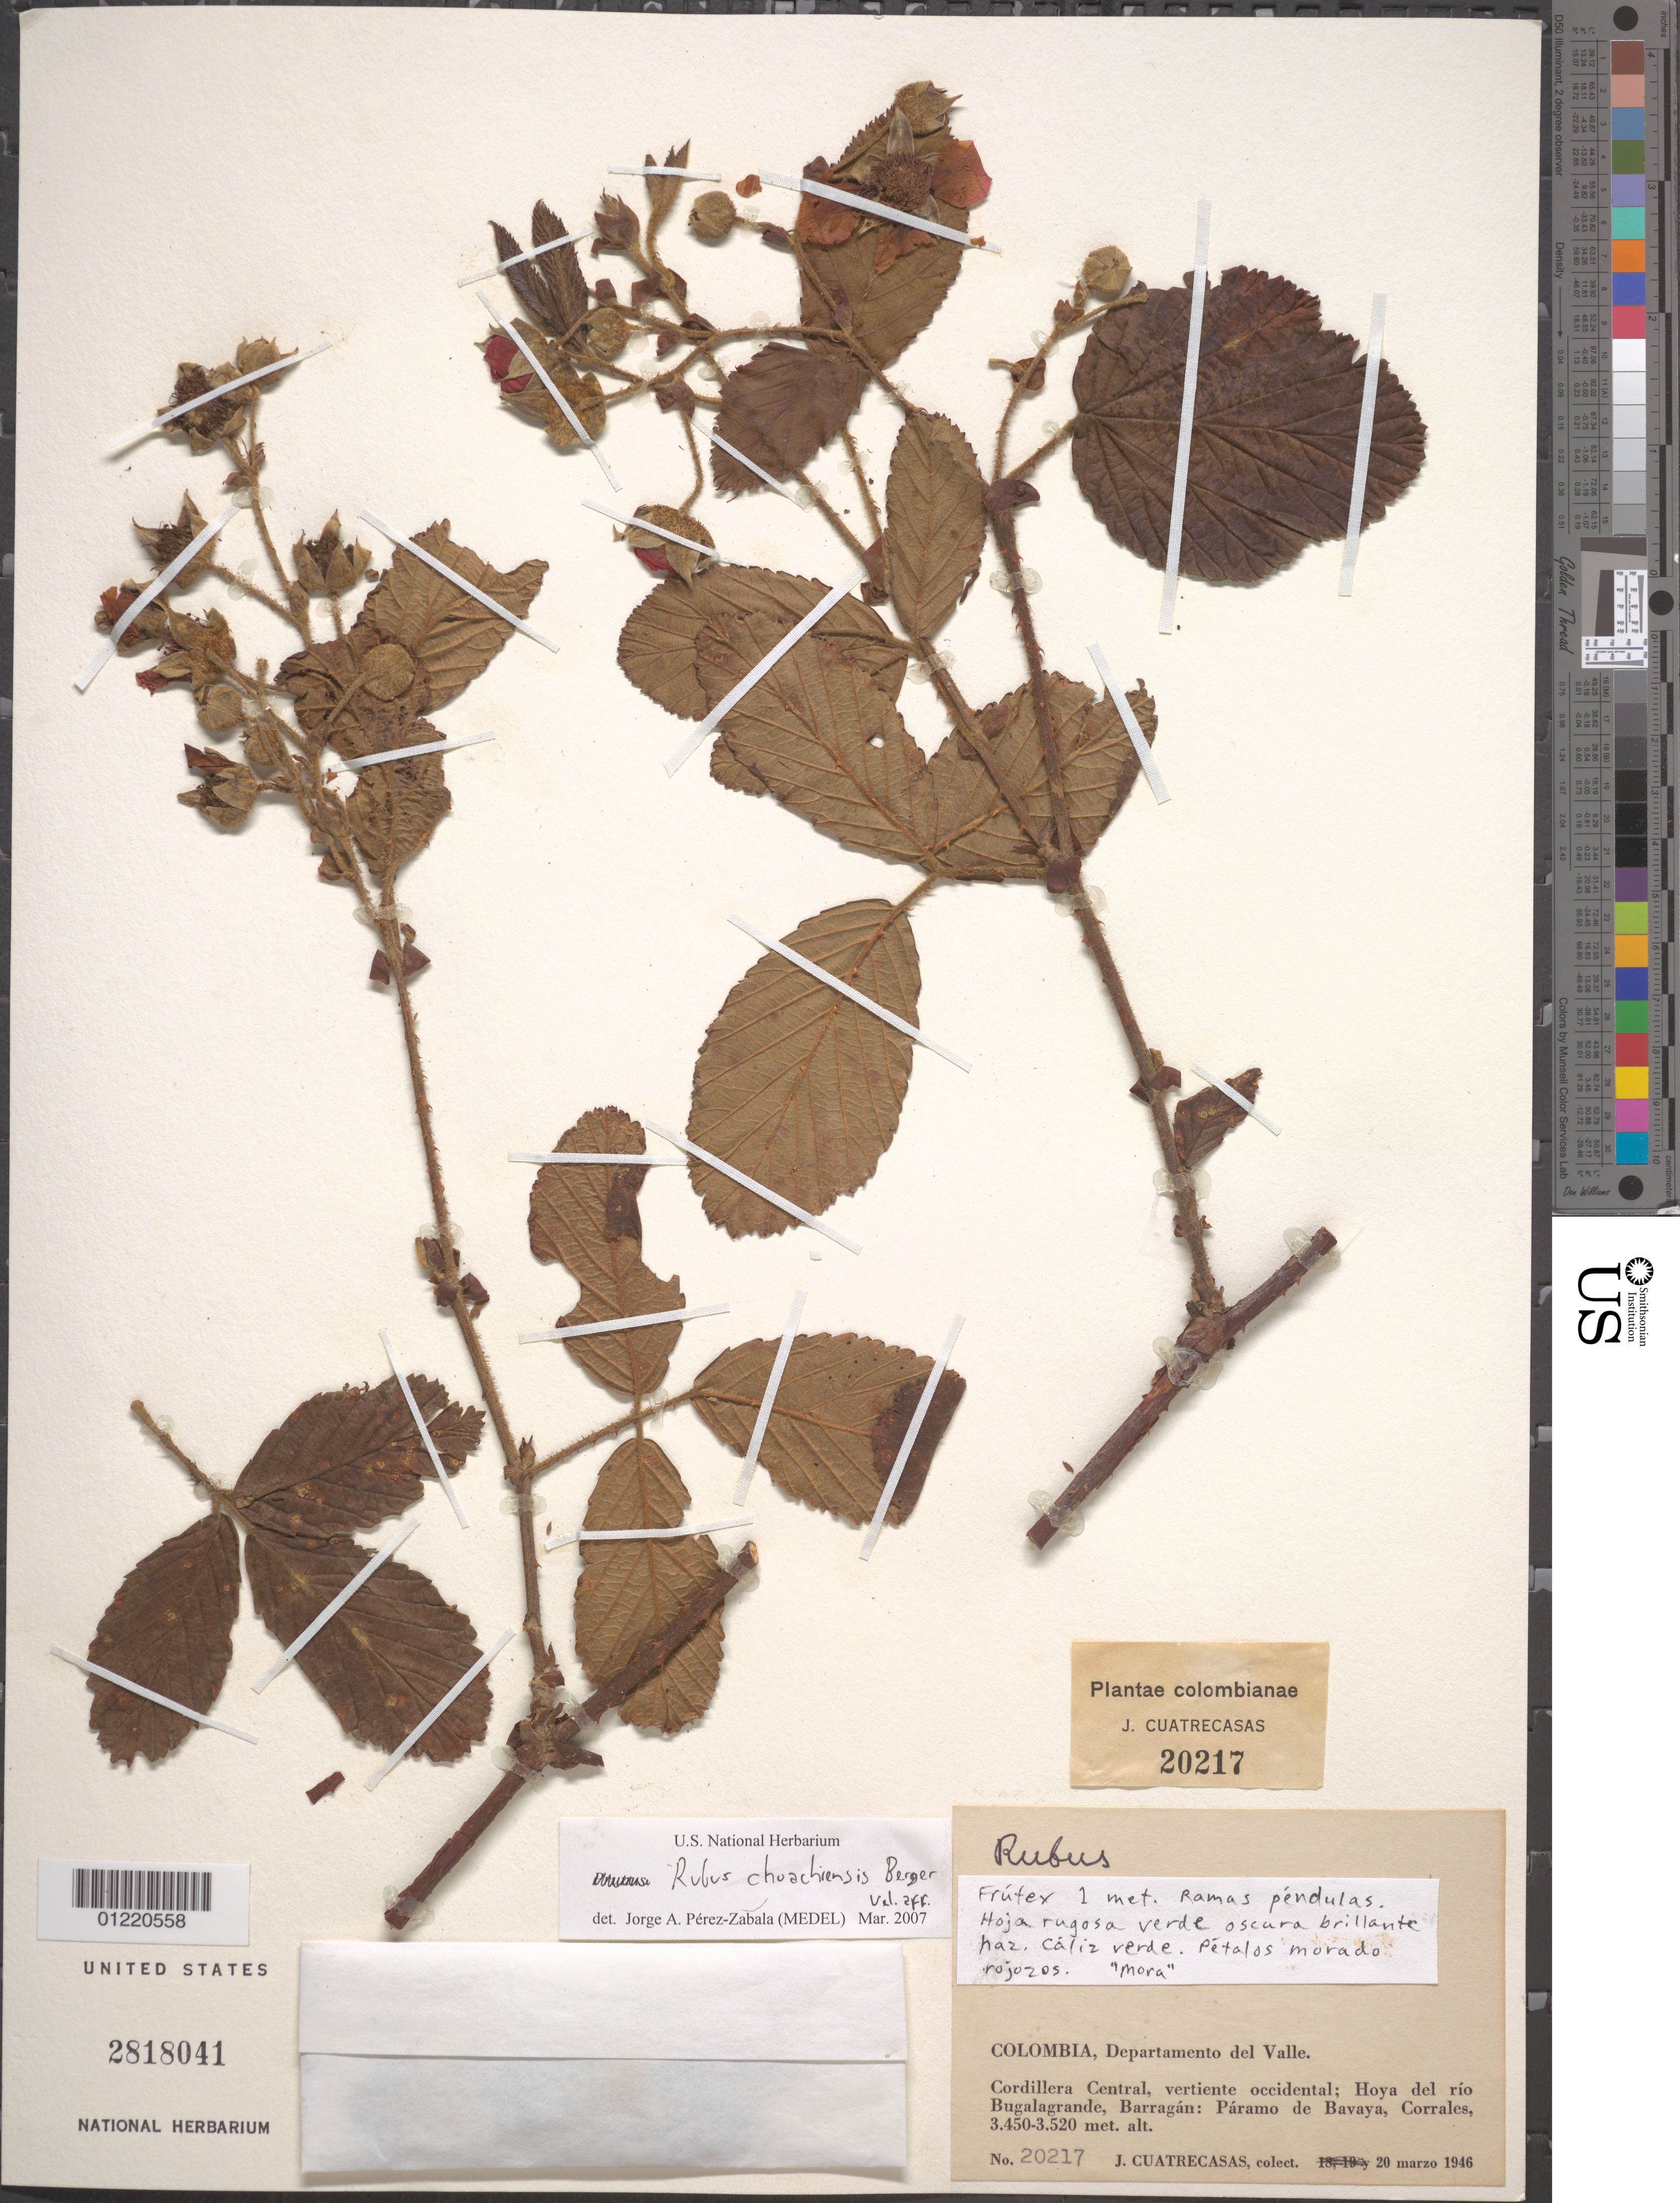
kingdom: Plantae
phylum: Tracheophyta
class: Magnoliopsida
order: Rosales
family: Rosaceae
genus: Rubus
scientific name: Rubus choachiensis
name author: A. Berger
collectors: J. Cuatrecasas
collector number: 20217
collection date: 1946-03-20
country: Colombia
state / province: Valle del Cauca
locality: Cordillera Central, vertiente occidental; Hoya del río Bugalagrande, Barragán: Páramo de Bavaya, Corrales.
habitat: Paramo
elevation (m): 3450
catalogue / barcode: US 2818041